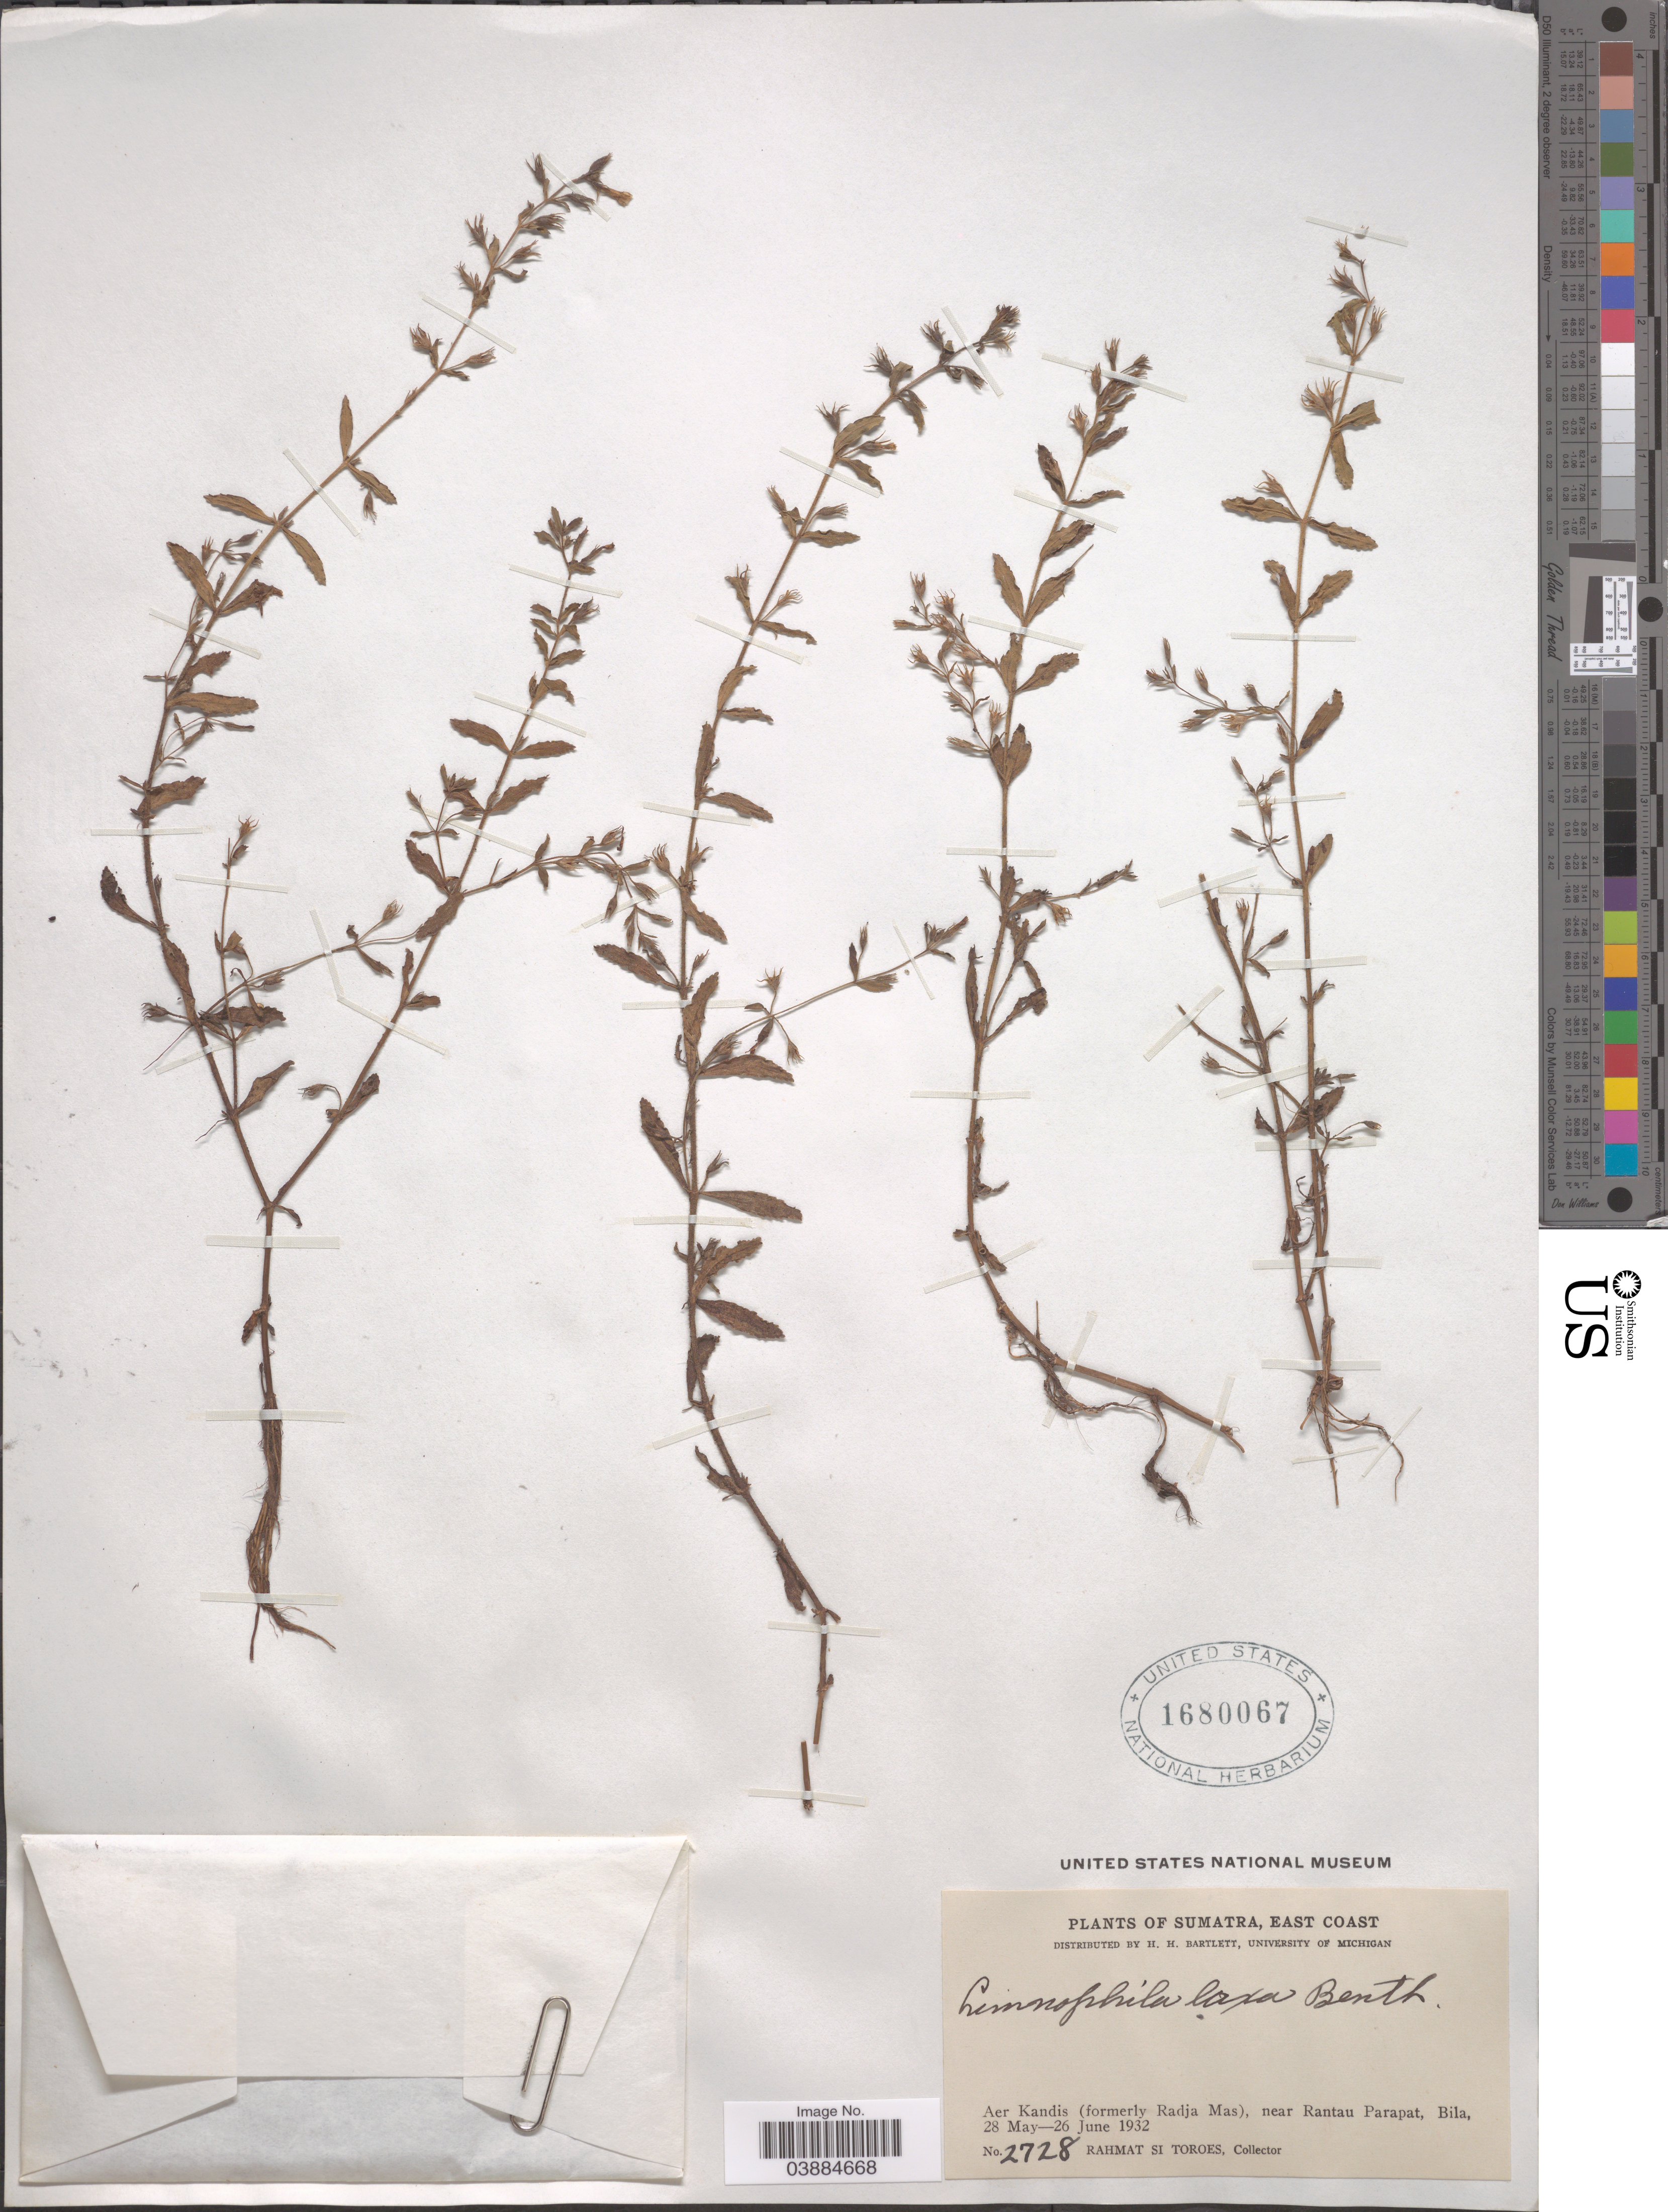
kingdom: Plantae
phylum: Tracheophyta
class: Magnoliopsida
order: Lamiales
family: Plantaginaceae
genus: Limnophila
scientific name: Limnophila laxa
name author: Benth.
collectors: Rahmat Si Boeea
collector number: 2728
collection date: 1932-05-28/1932-06-26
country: Indonesia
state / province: Sumatra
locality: East Coast. Aer Kandis (formerly Radja Mas), near Rantau Parapat, Bila.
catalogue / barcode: US 1680067